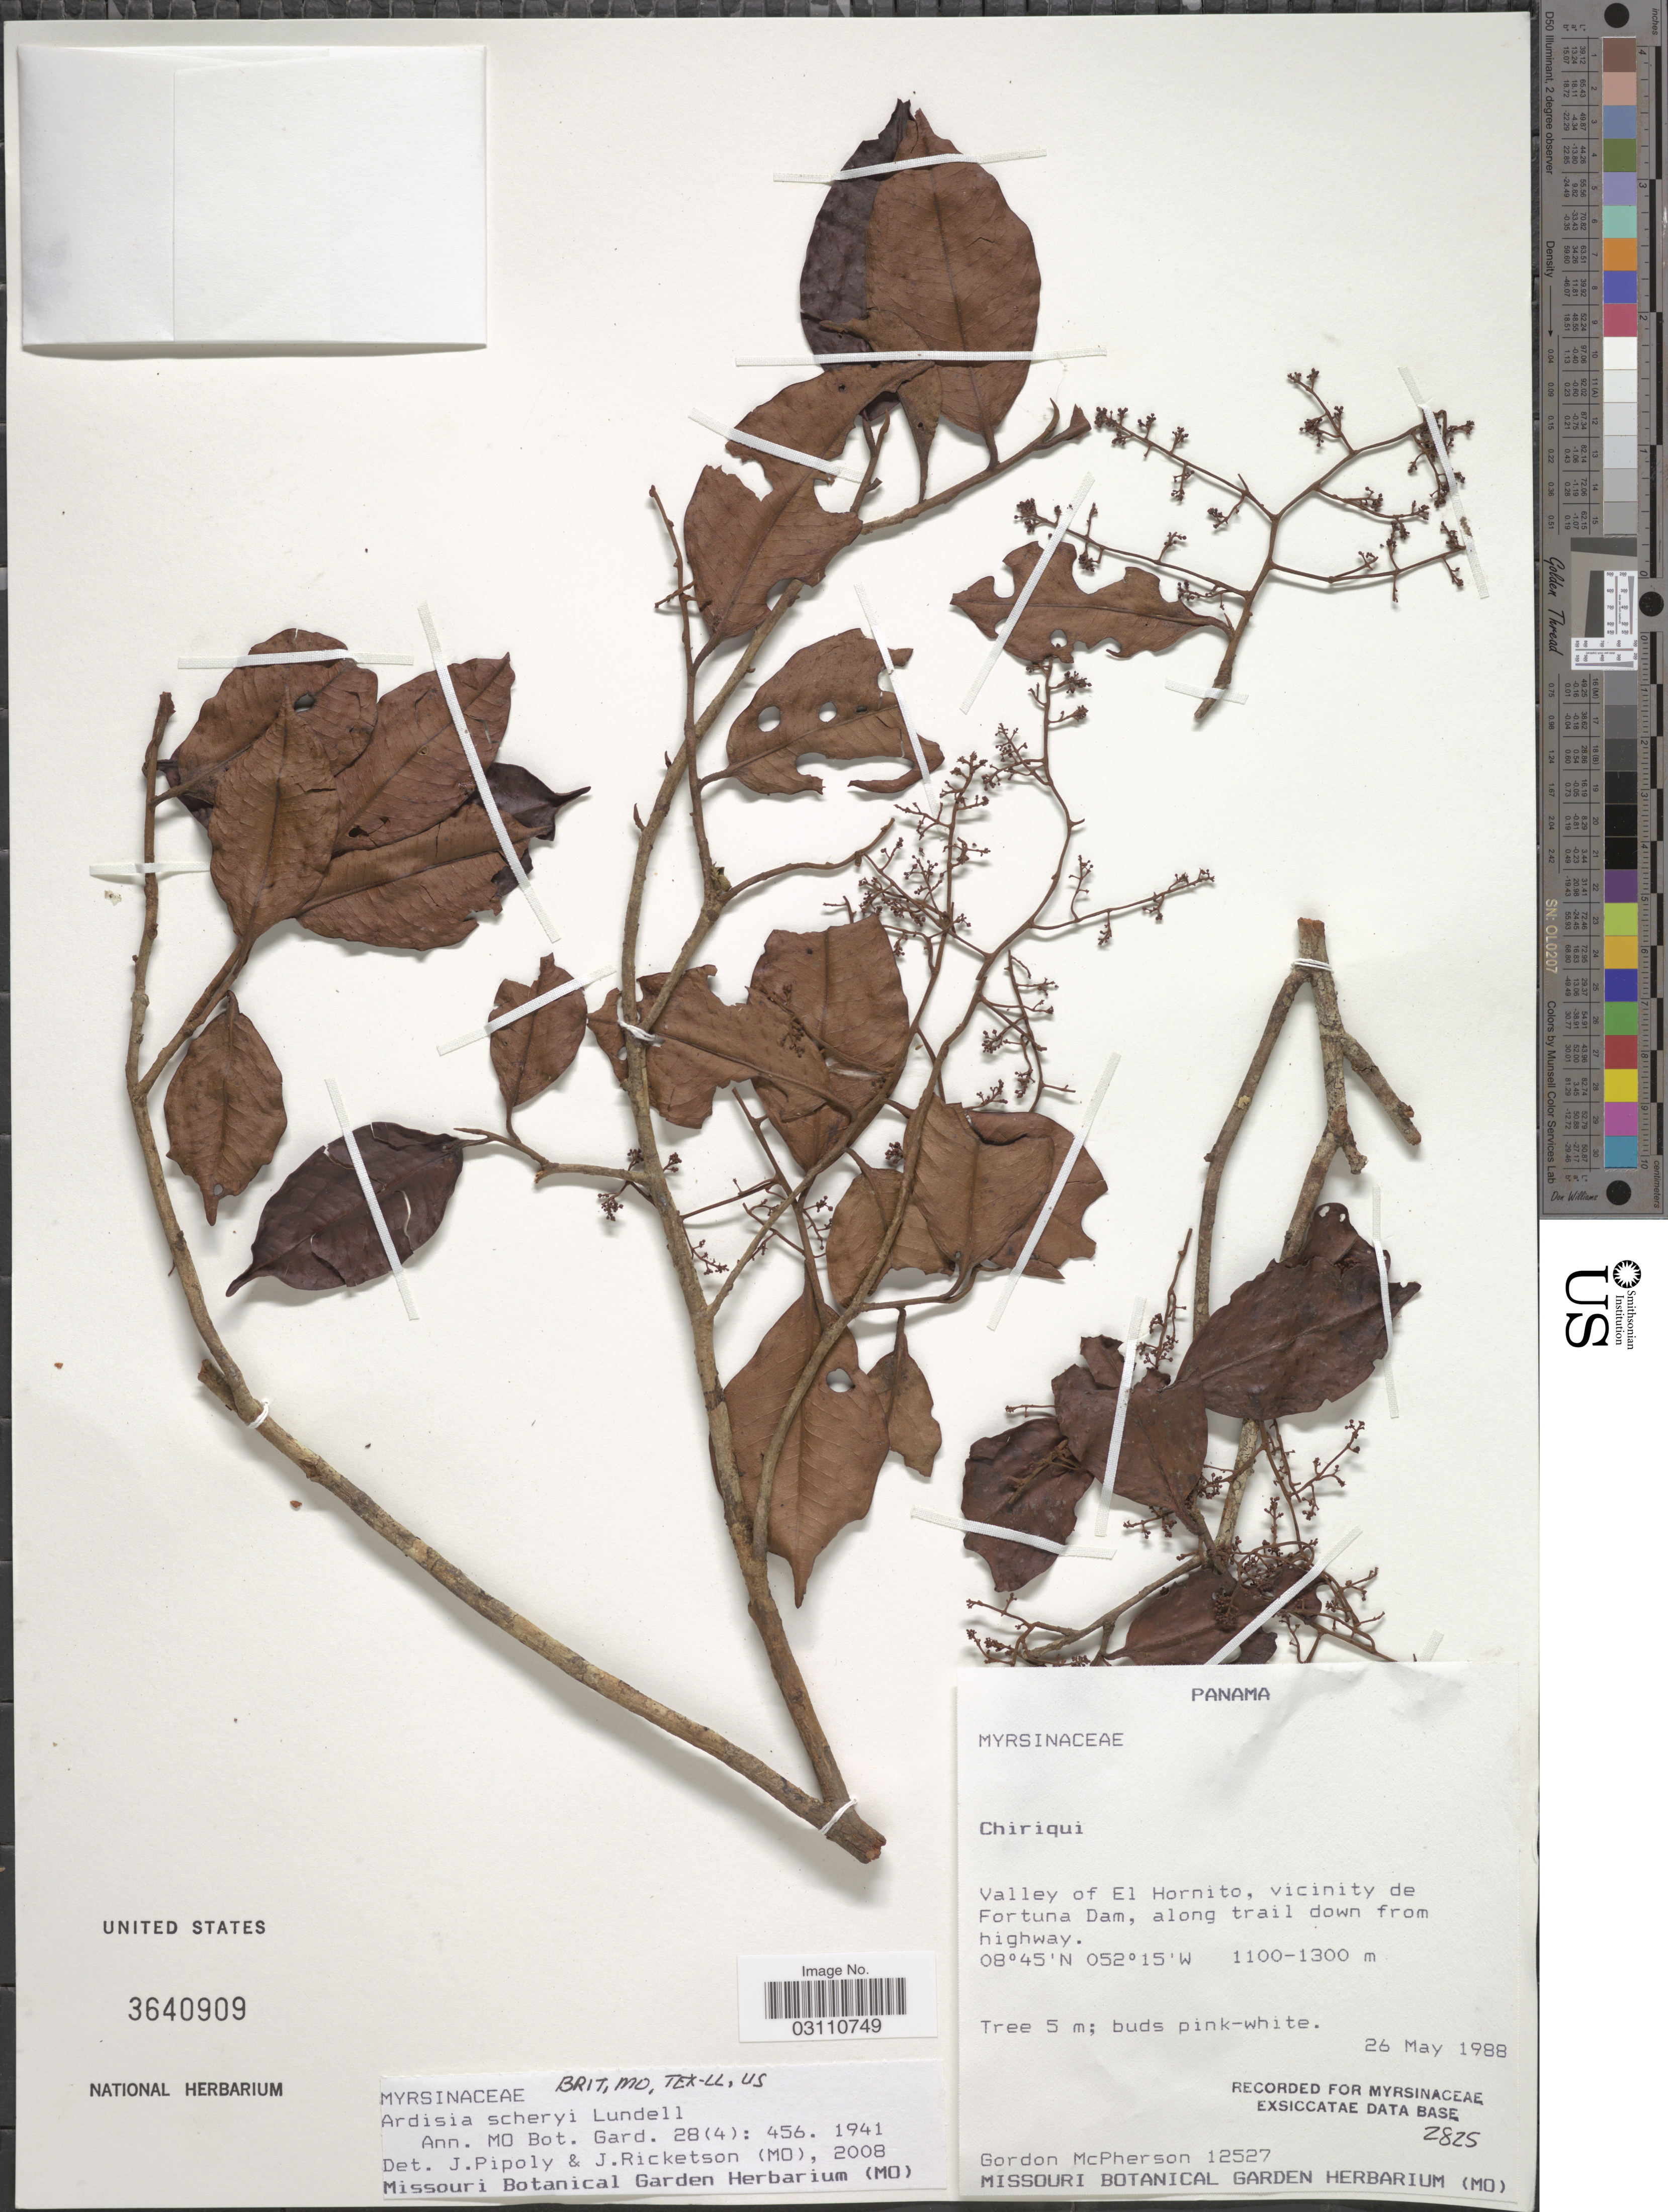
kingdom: Plantae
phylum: Tracheophyta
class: Magnoliopsida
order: Ericales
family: Primulaceae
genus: Ardisia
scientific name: Ardisia scheryi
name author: Lundell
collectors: G. McPherson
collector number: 12527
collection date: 1988-05-26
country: Panama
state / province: Chiriqui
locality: Valley of El Hornito, vicinity de Fortuna Dam, along trail down from highway.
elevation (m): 1100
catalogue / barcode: US 3640909